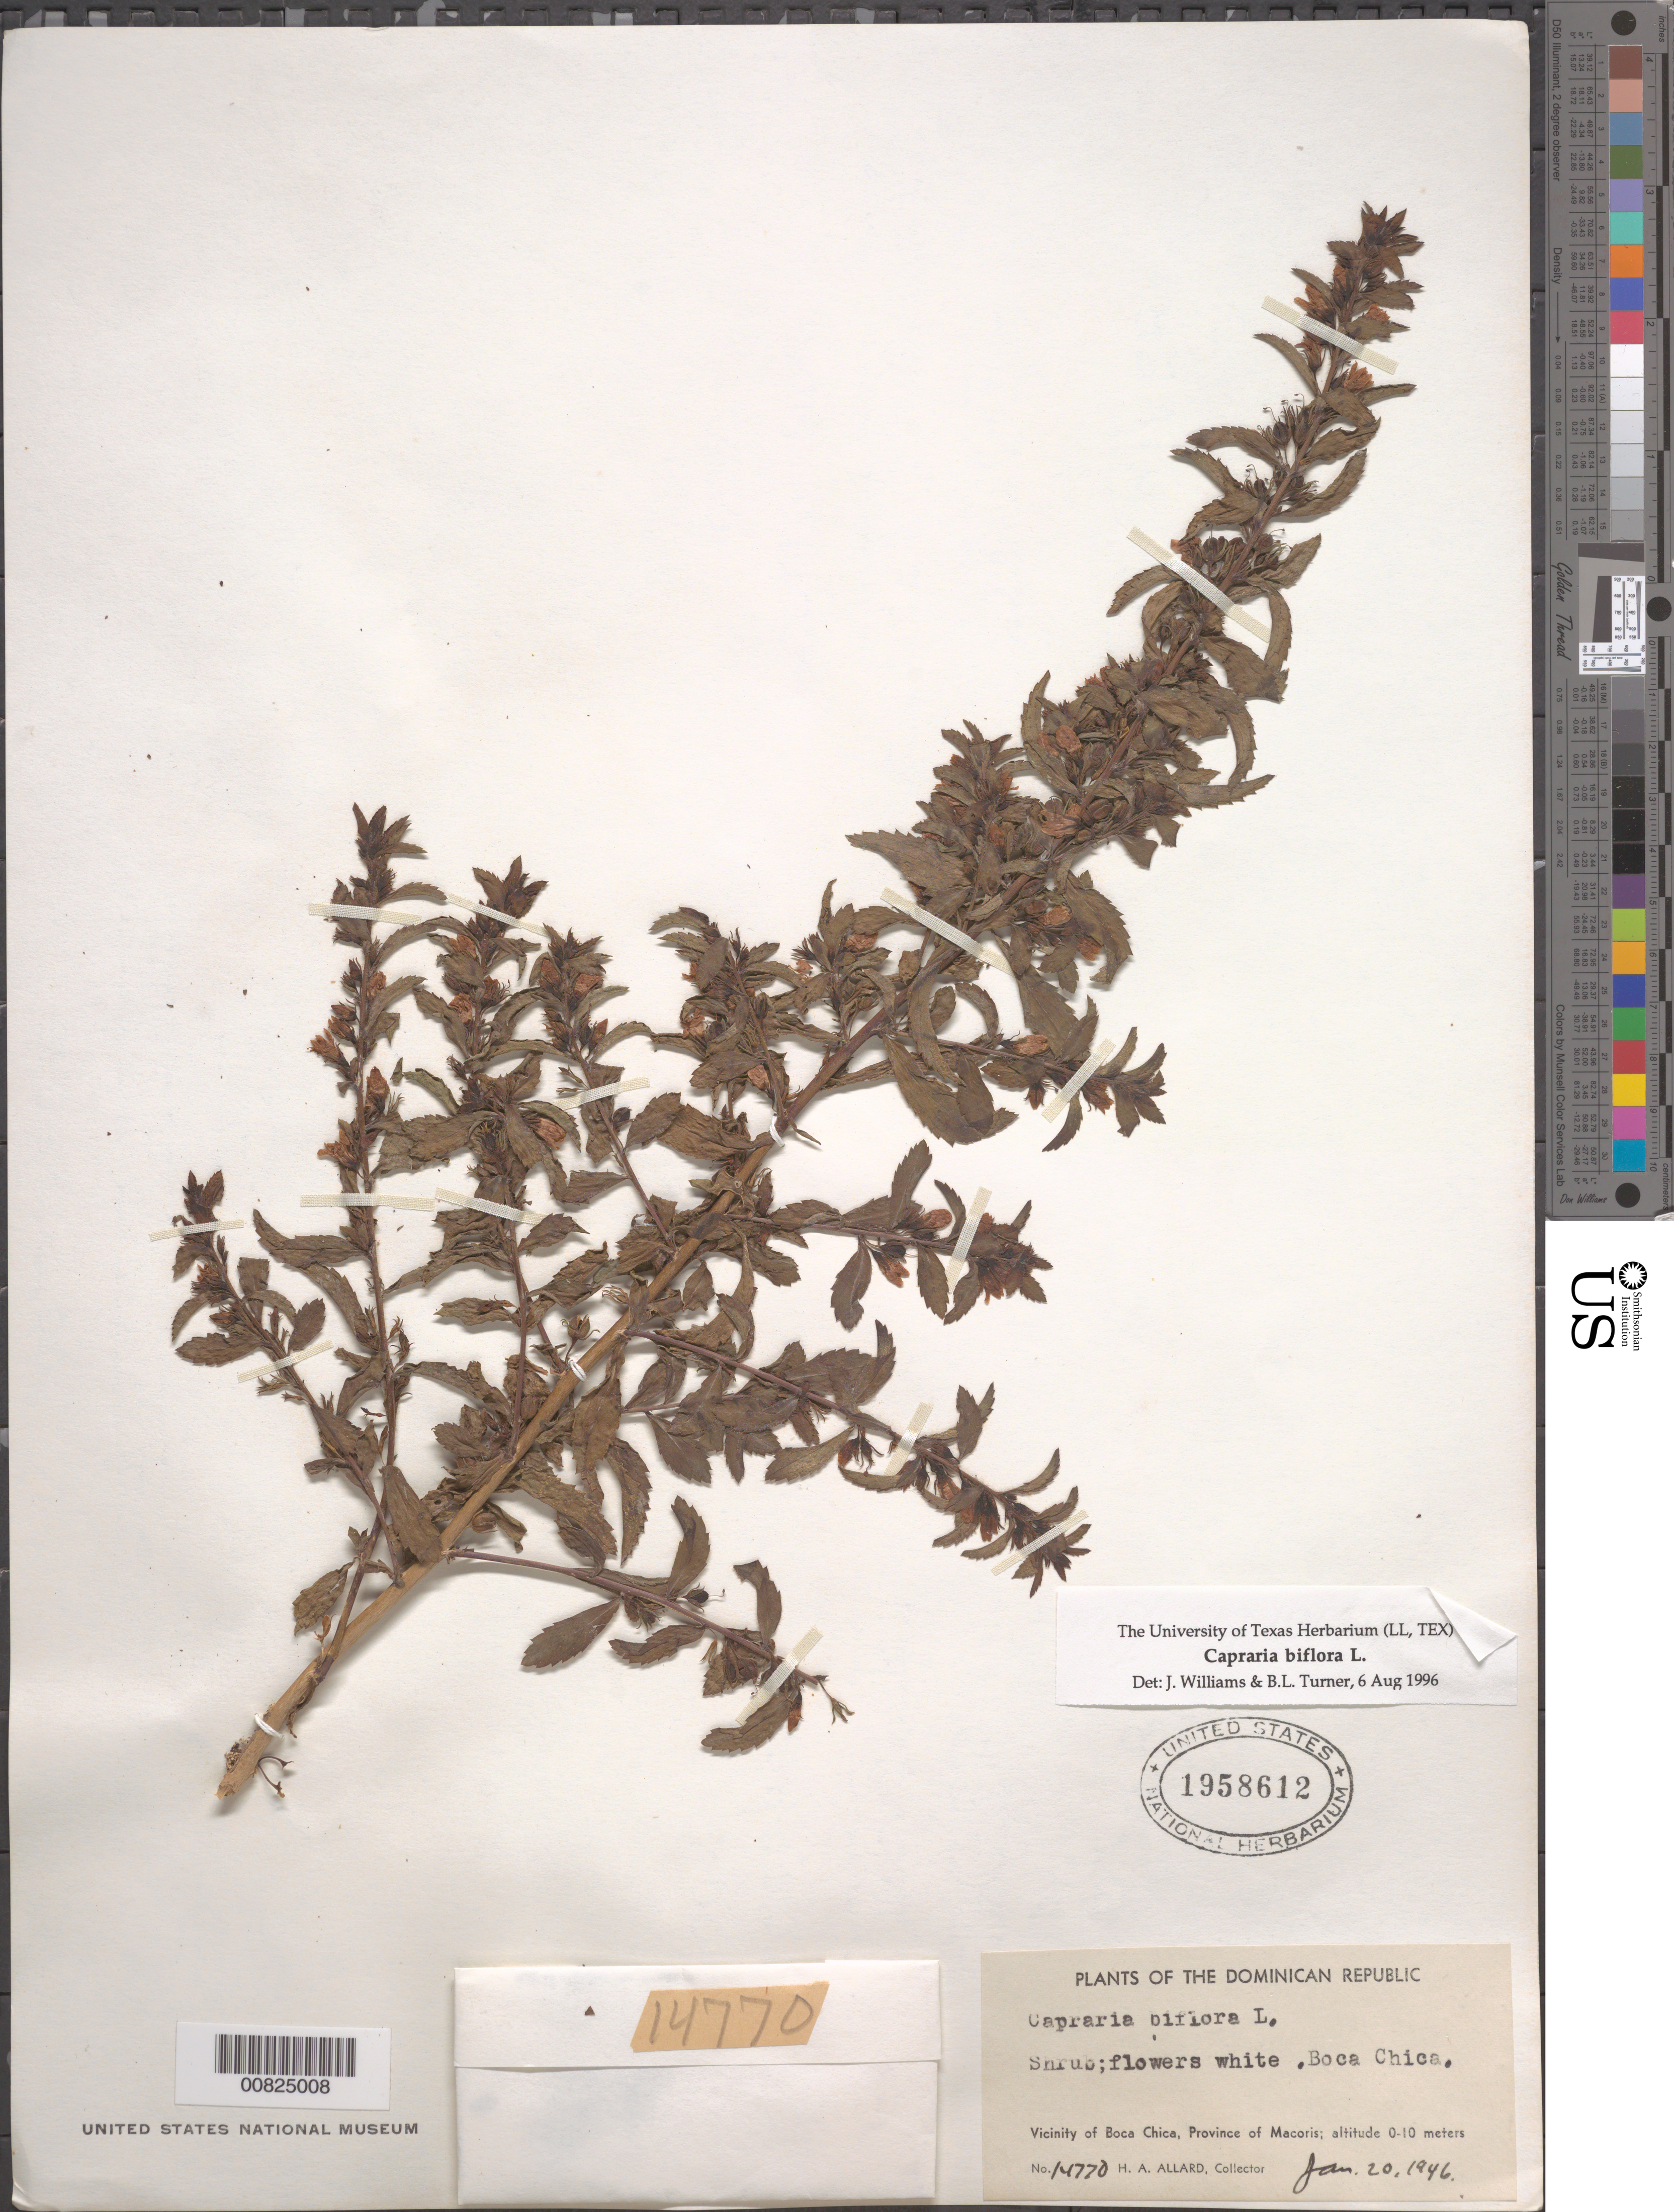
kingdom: Plantae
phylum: Tracheophyta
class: Magnoliopsida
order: Lamiales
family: Scrophulariaceae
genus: Capraria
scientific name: Capraria biflora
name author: L.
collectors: H. A. Allard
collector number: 14770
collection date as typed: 20 Jan 1946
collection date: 1946-01-20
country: Dominican Republic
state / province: Distrito Nacional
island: Hispaniola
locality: Vicinity of Boca Chica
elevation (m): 0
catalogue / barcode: US 1958612